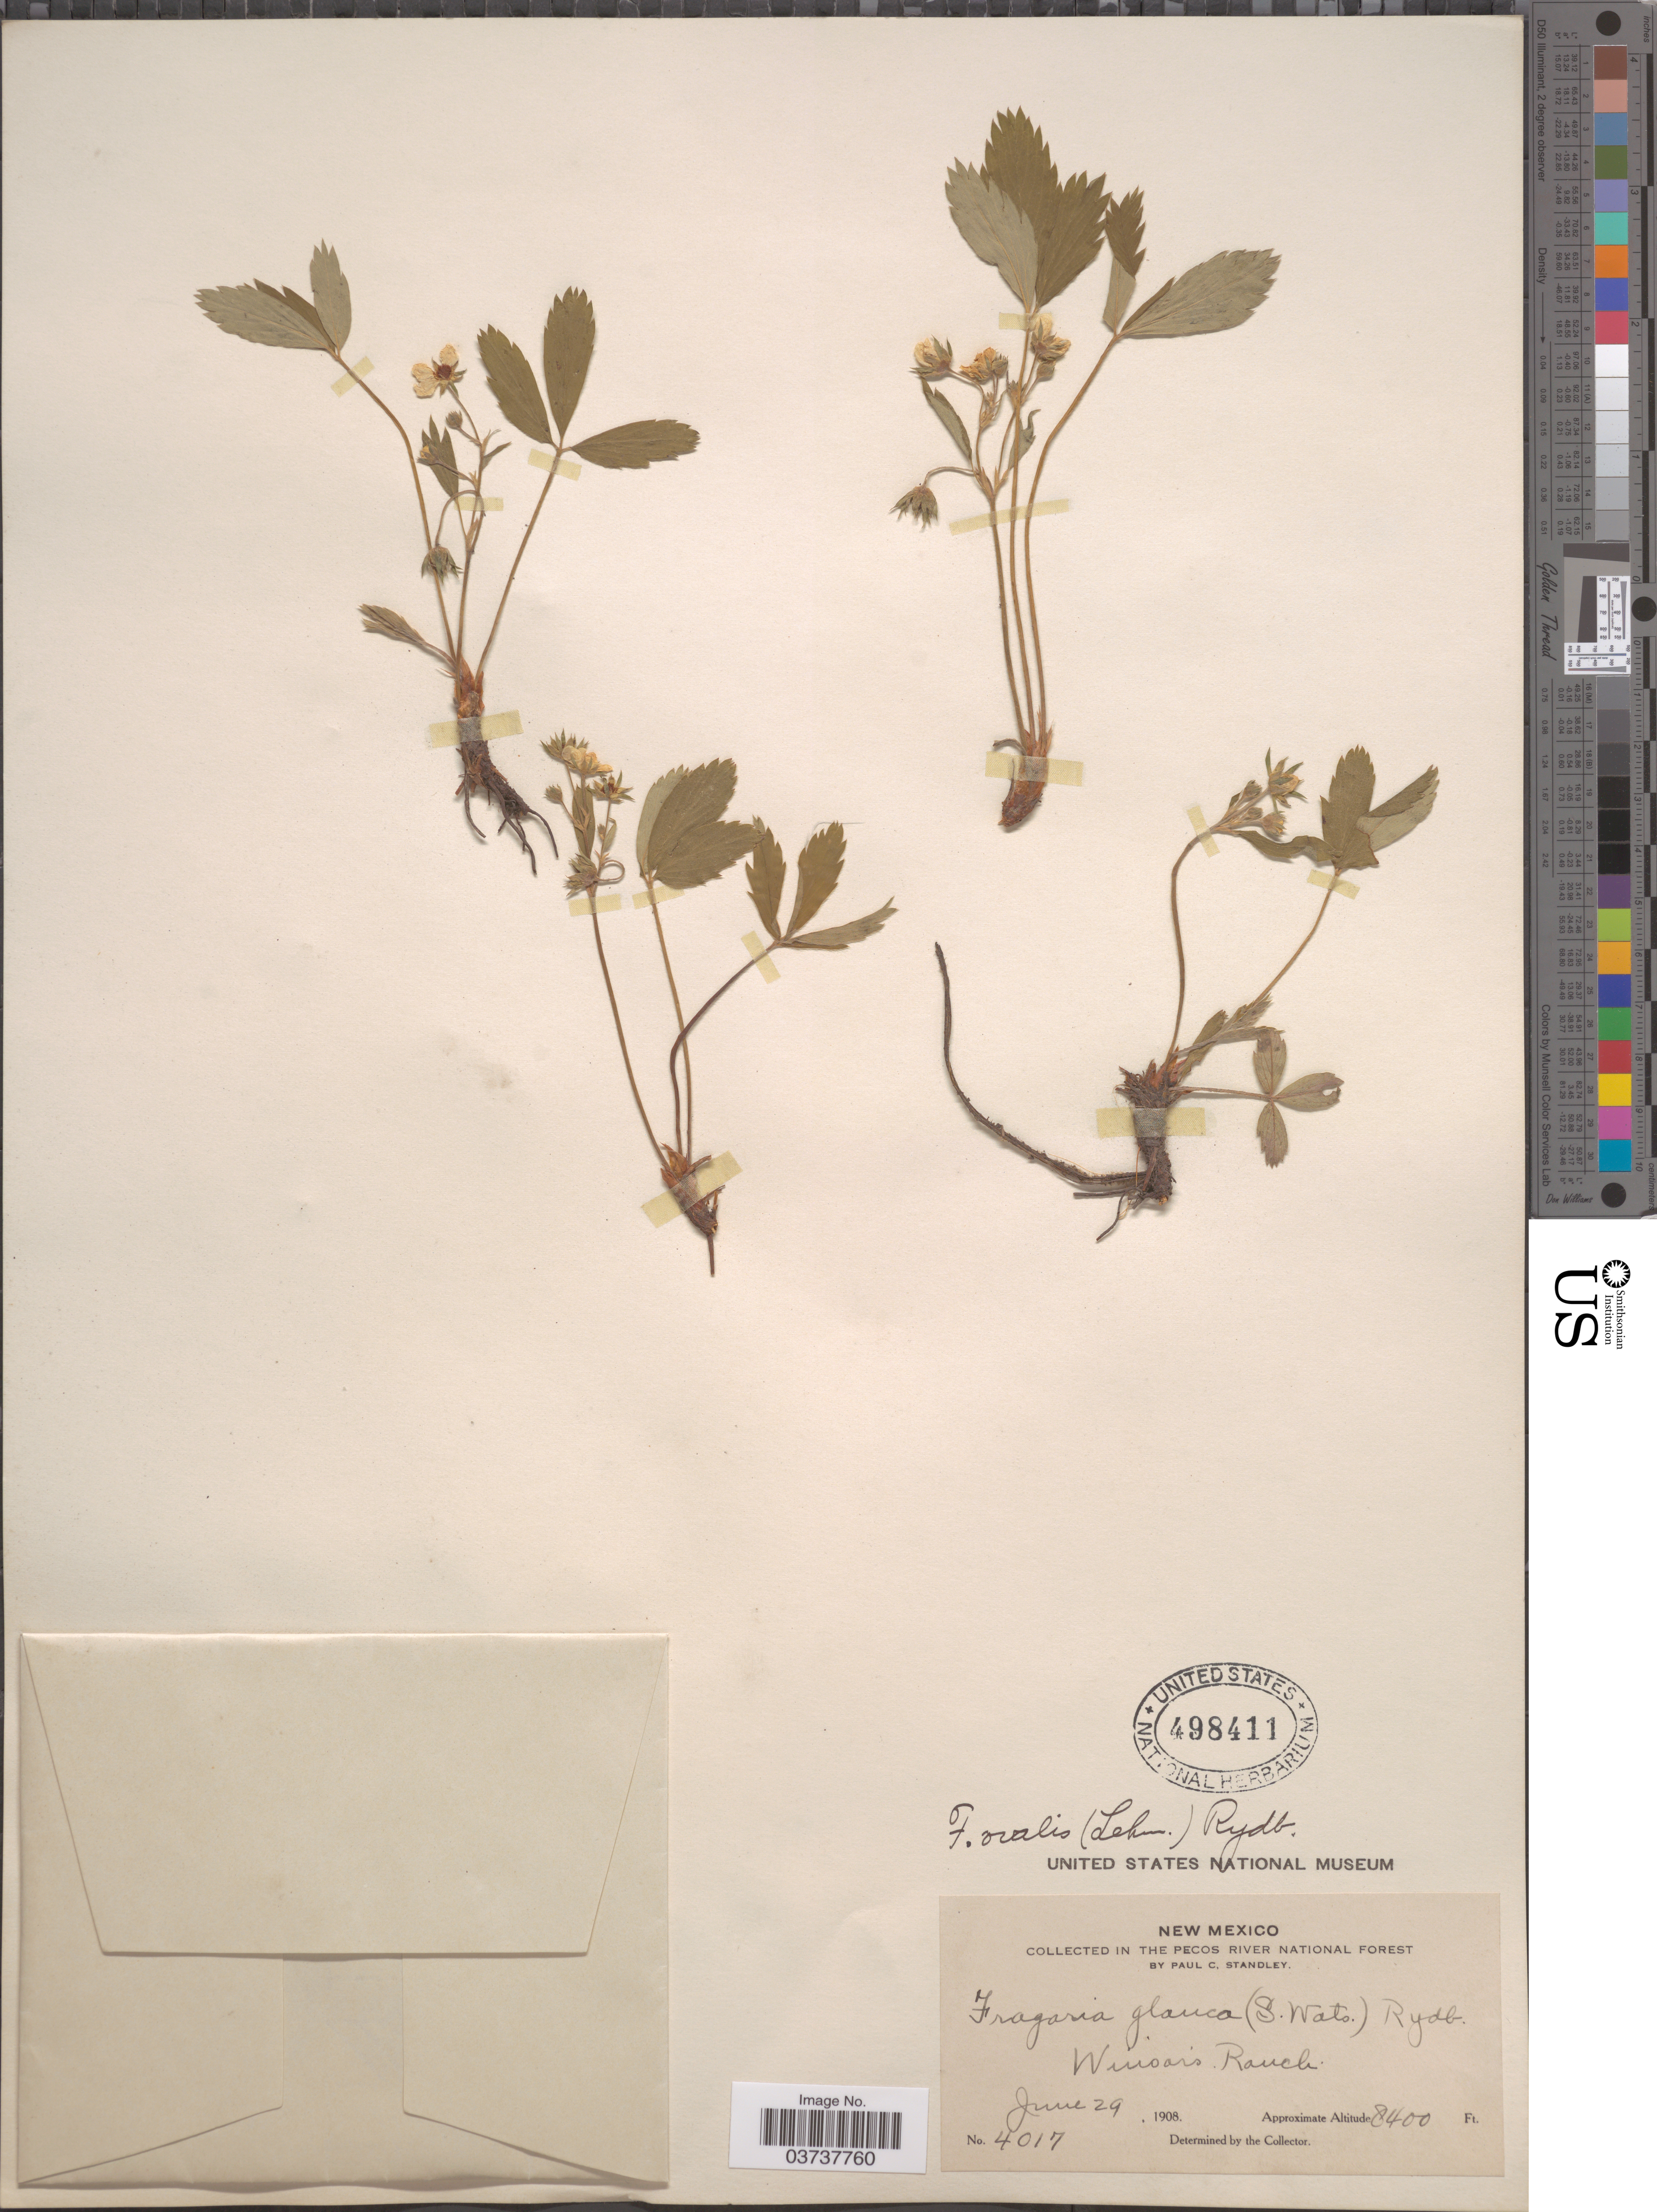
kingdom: Plantae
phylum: Tracheophyta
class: Magnoliopsida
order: Rosales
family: Rosaceae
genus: Fragaria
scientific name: Fragaria virginiana subsp. glauca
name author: (S. Watson) Staudt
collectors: P. C. Standley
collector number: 4017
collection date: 1908-06-29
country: United States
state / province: New Mexico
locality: In the Pecos River National Forest. Winsor's Ranch.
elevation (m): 2560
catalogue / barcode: US 498411